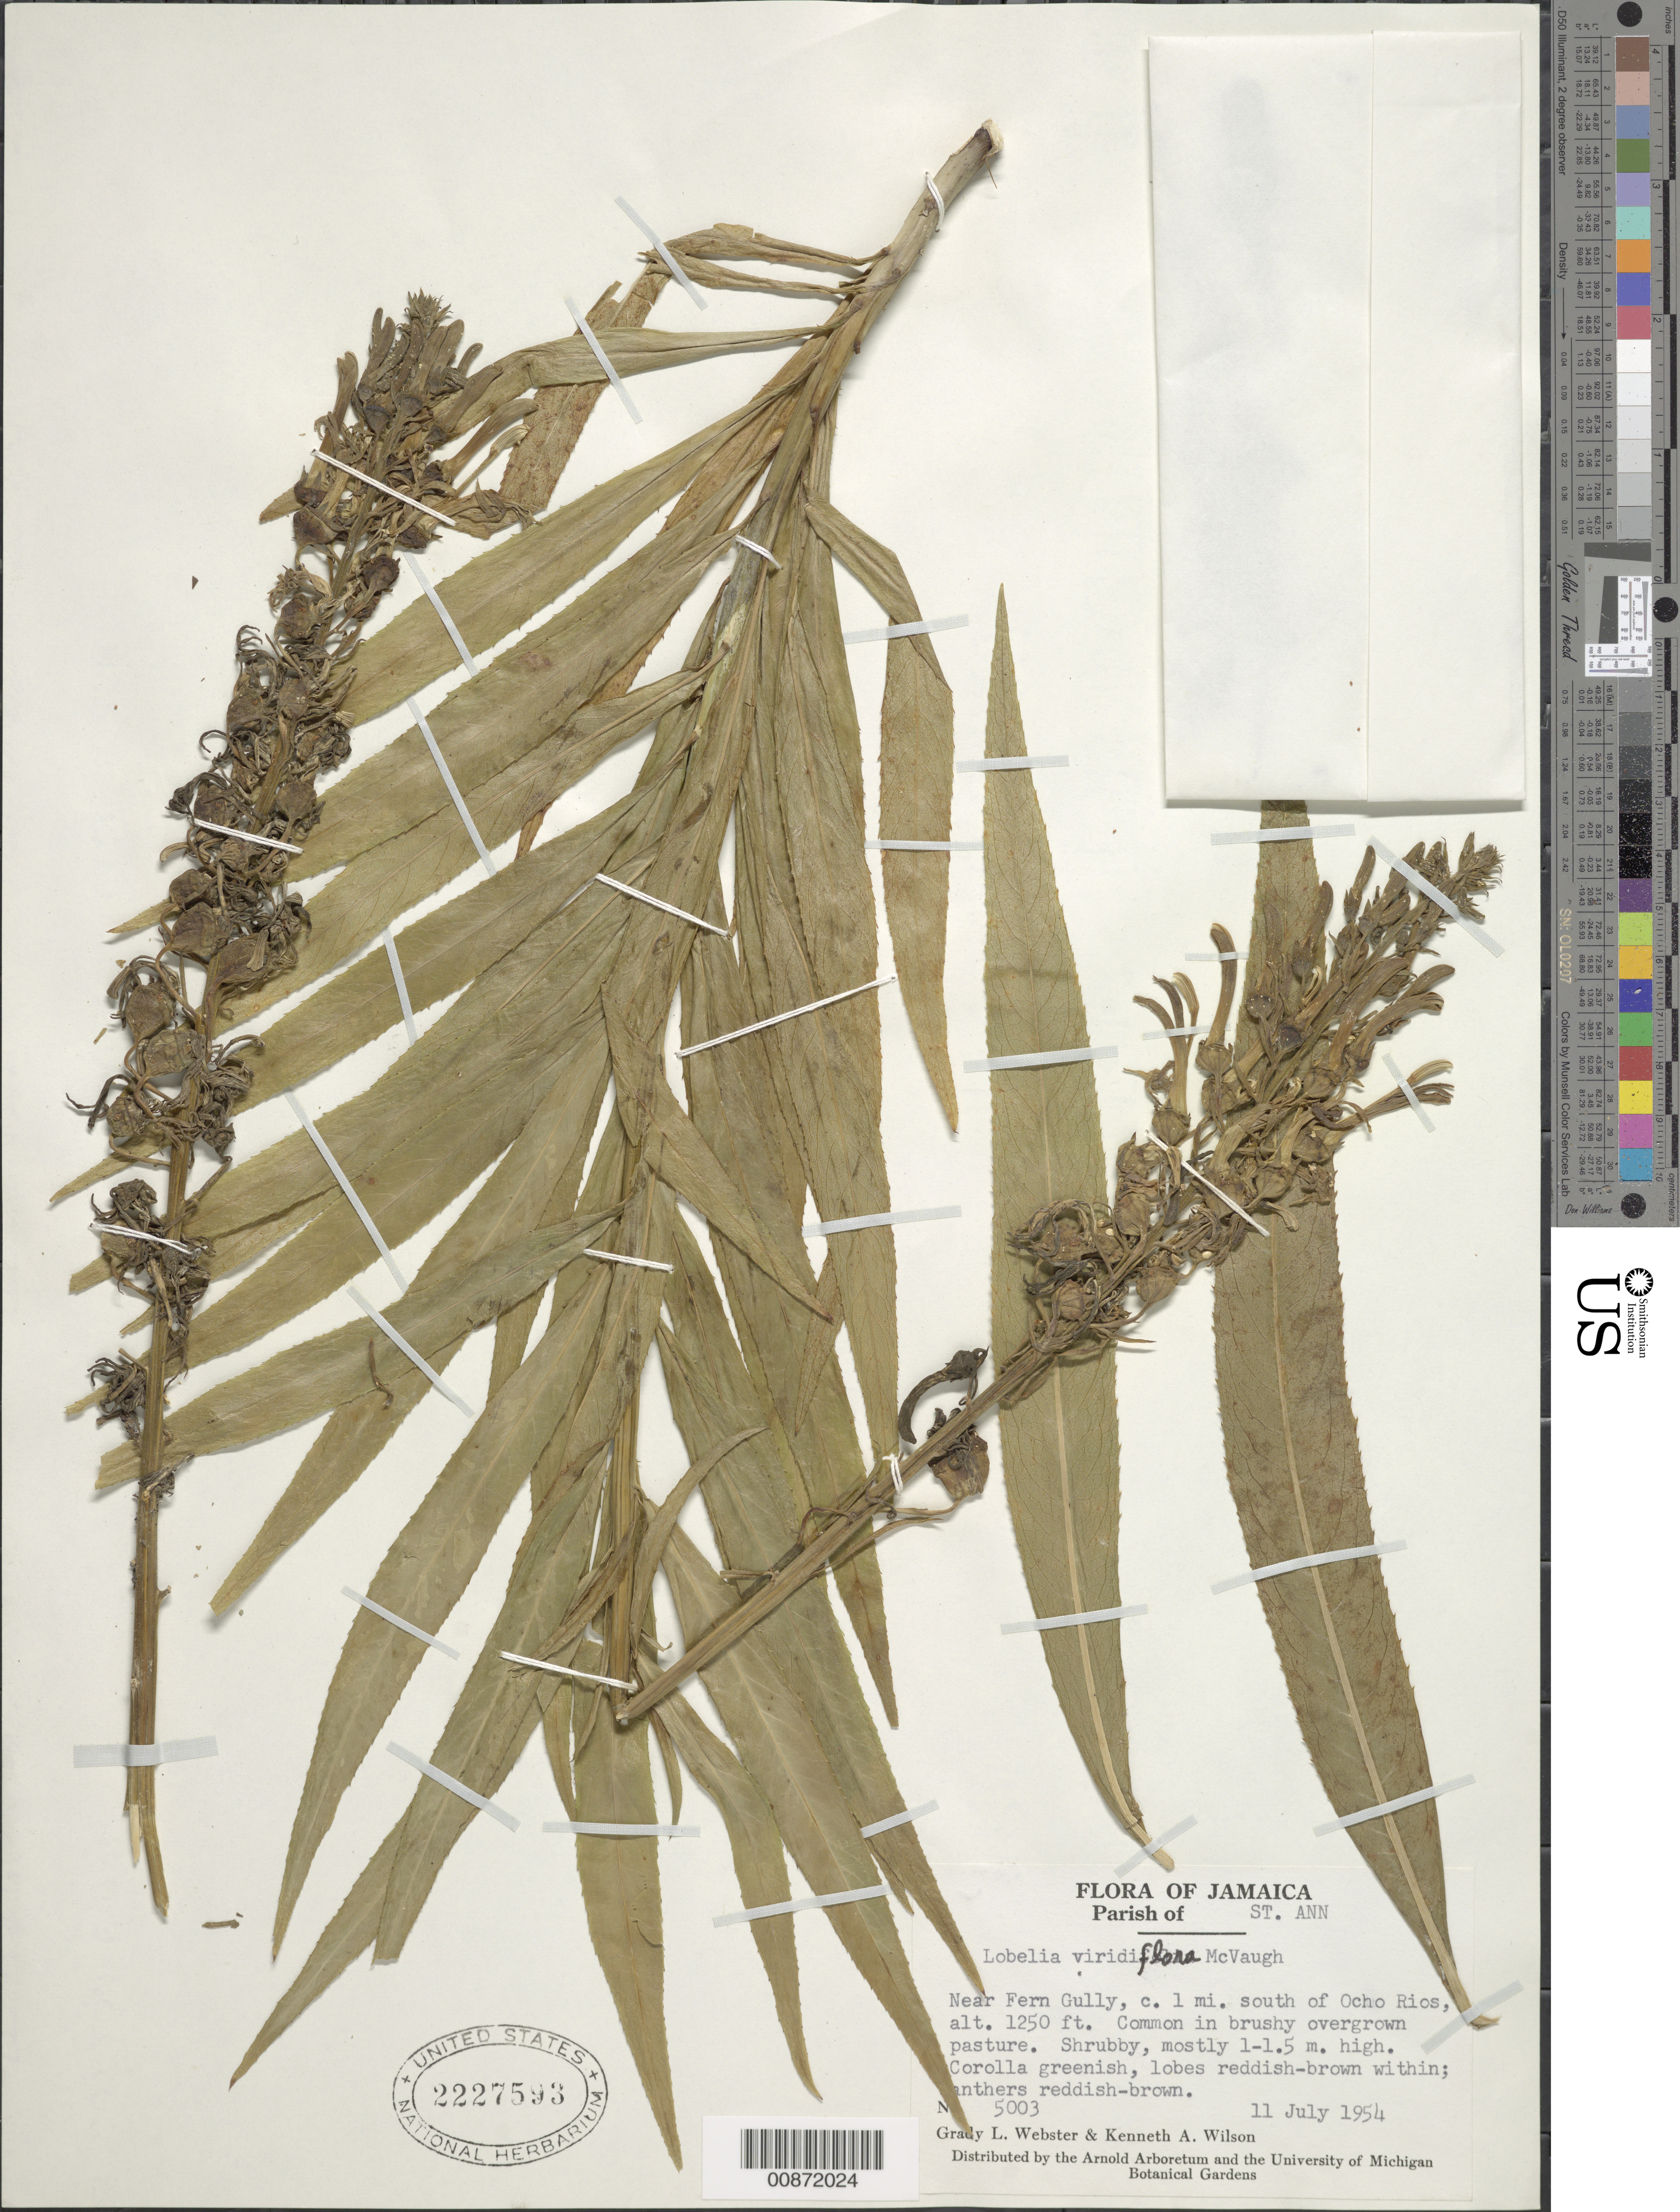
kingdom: Plantae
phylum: Tracheophyta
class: Magnoliopsida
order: Asterales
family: Campanulaceae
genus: Lobelia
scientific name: Lobelia viridiflora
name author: McVaugh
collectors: G. L. Webster & K. A. Wilson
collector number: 5003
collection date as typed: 11 Jul 1954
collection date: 1954-07-11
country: Jamaica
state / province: Saint Ann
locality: Near Fern Gully, about 1 miles south of Ocho Rios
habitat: Brushy overgrown pasture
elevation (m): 381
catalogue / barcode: US 2227593